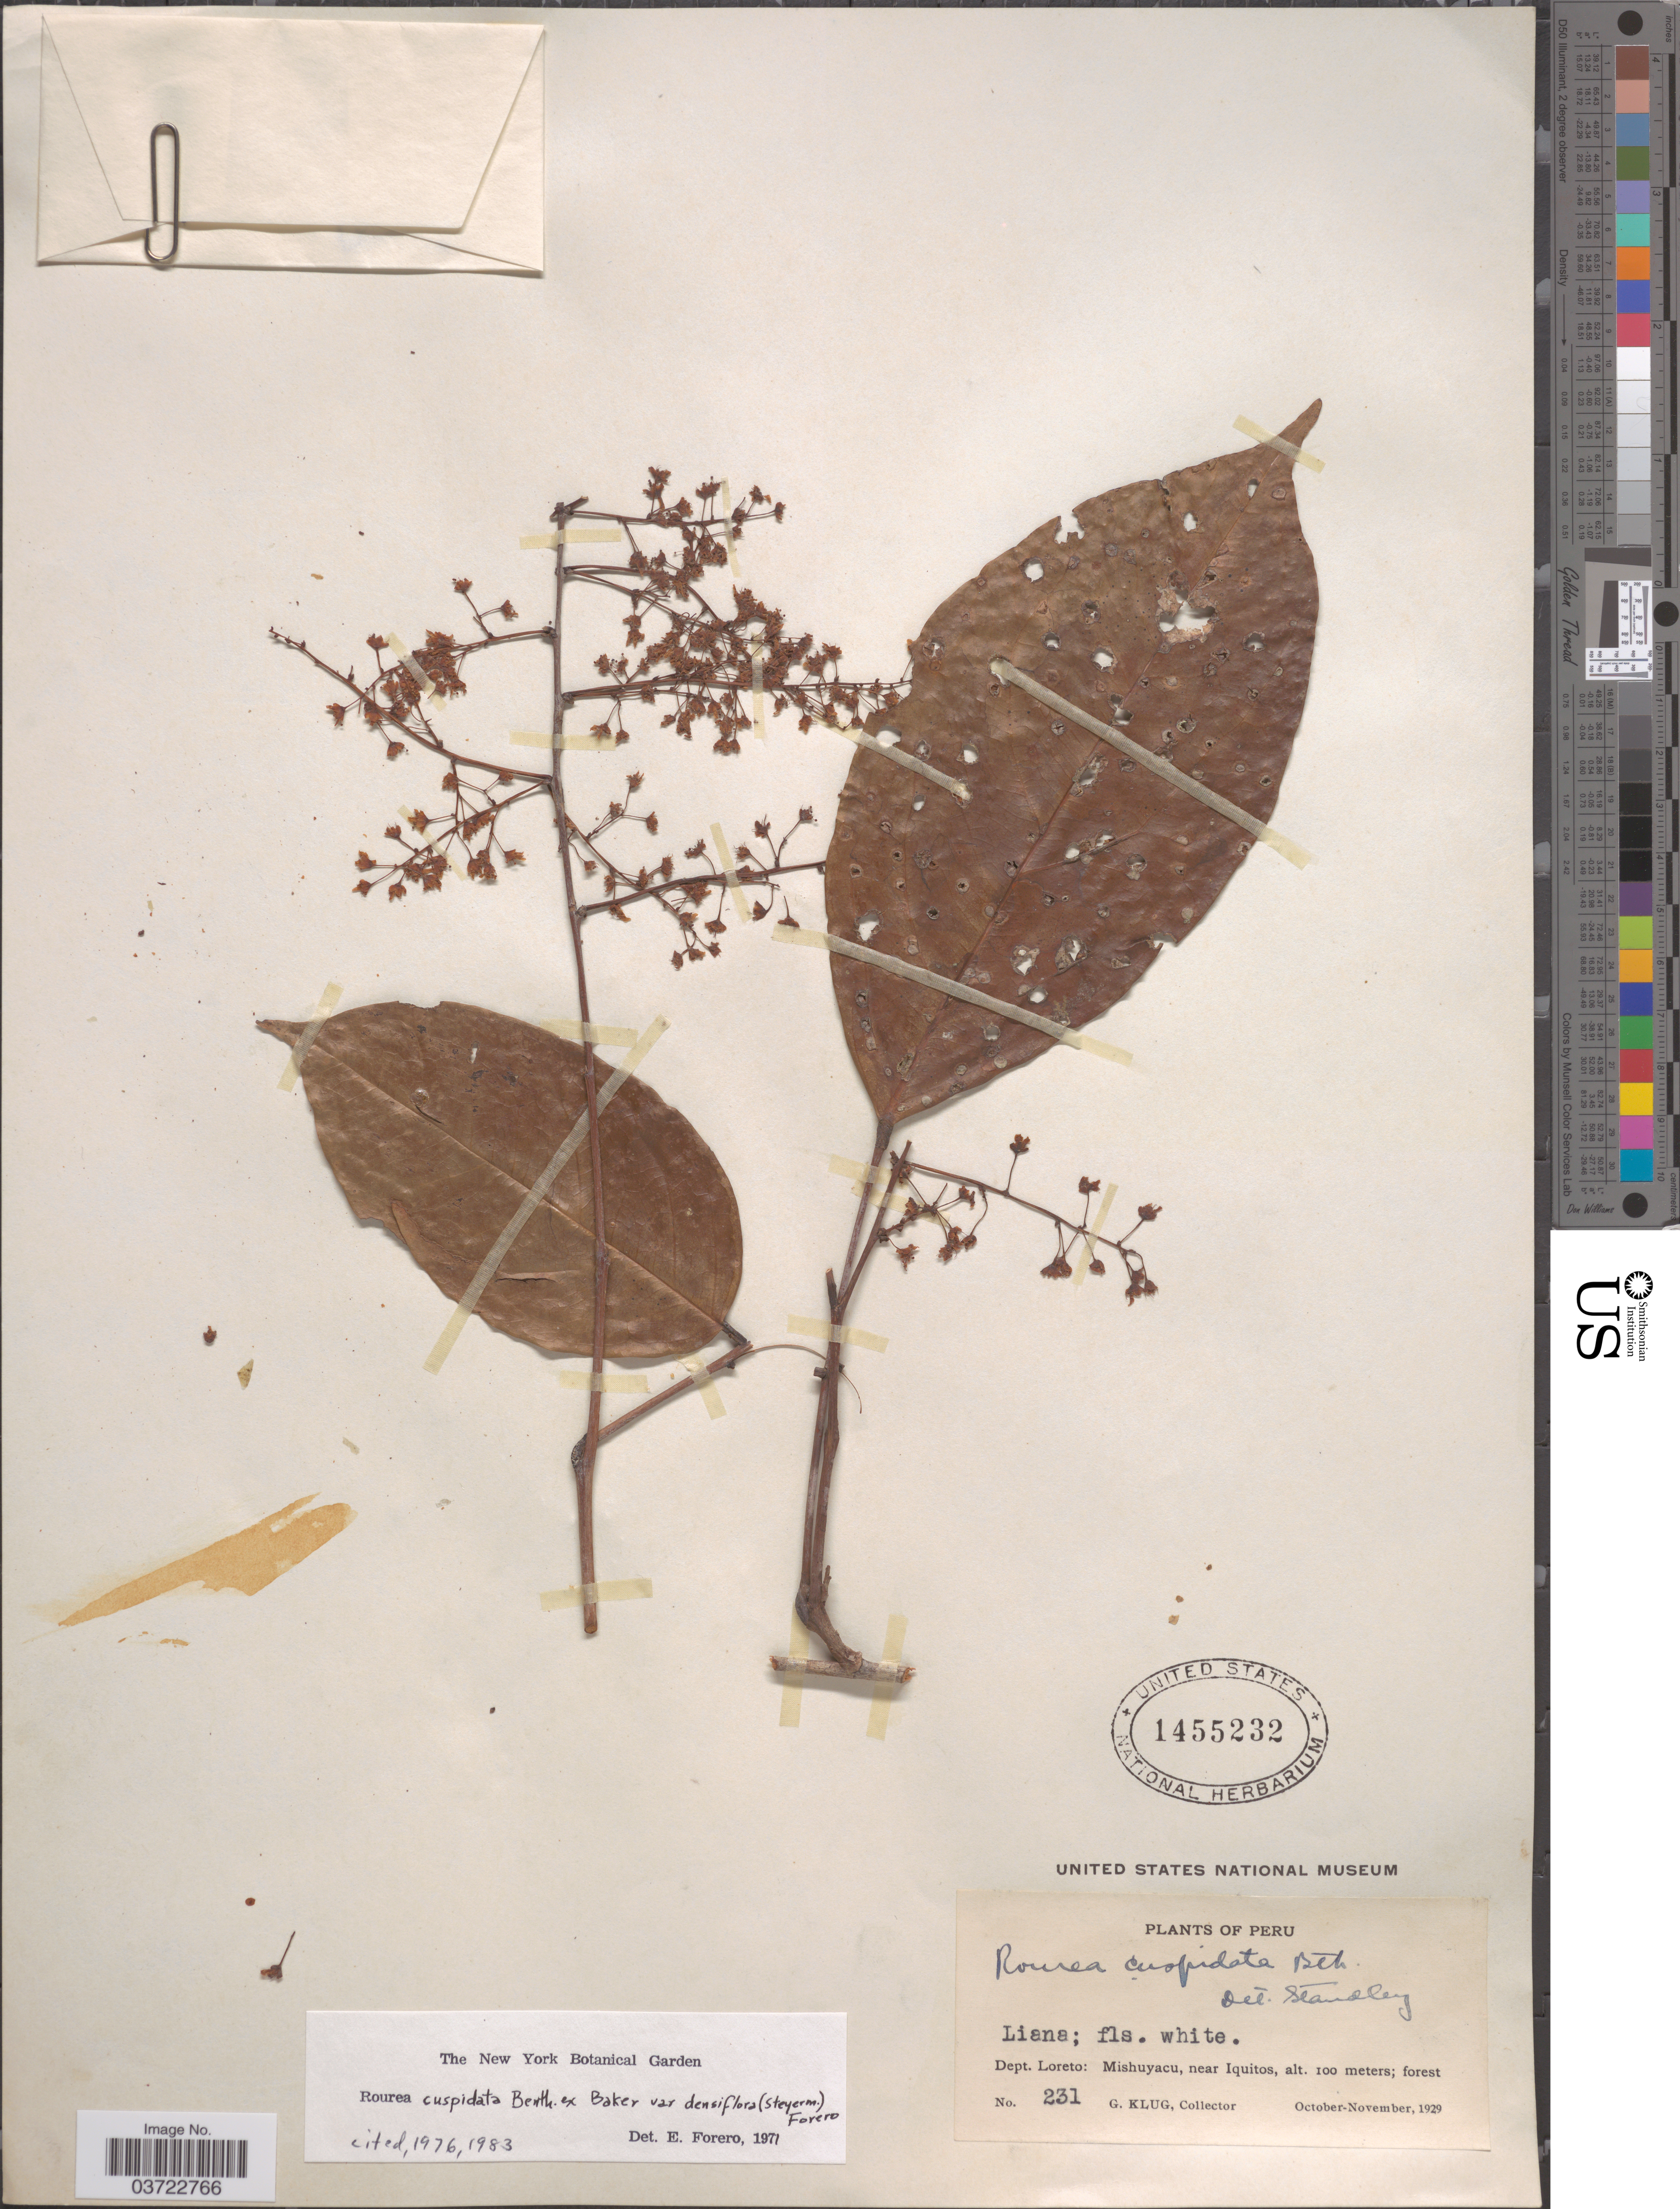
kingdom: Plantae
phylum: Tracheophyta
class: Magnoliopsida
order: Oxalidales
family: Connaraceae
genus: Rourea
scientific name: Rourea cuspidata var. densiflora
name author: (Steyerm.) Forero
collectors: G. Klug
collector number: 231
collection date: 1929-10/1929-11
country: Peru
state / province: Loreto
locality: Dept. Loreto: Mishuyacu, near Iquitos.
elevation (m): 100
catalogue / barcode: US 1455232